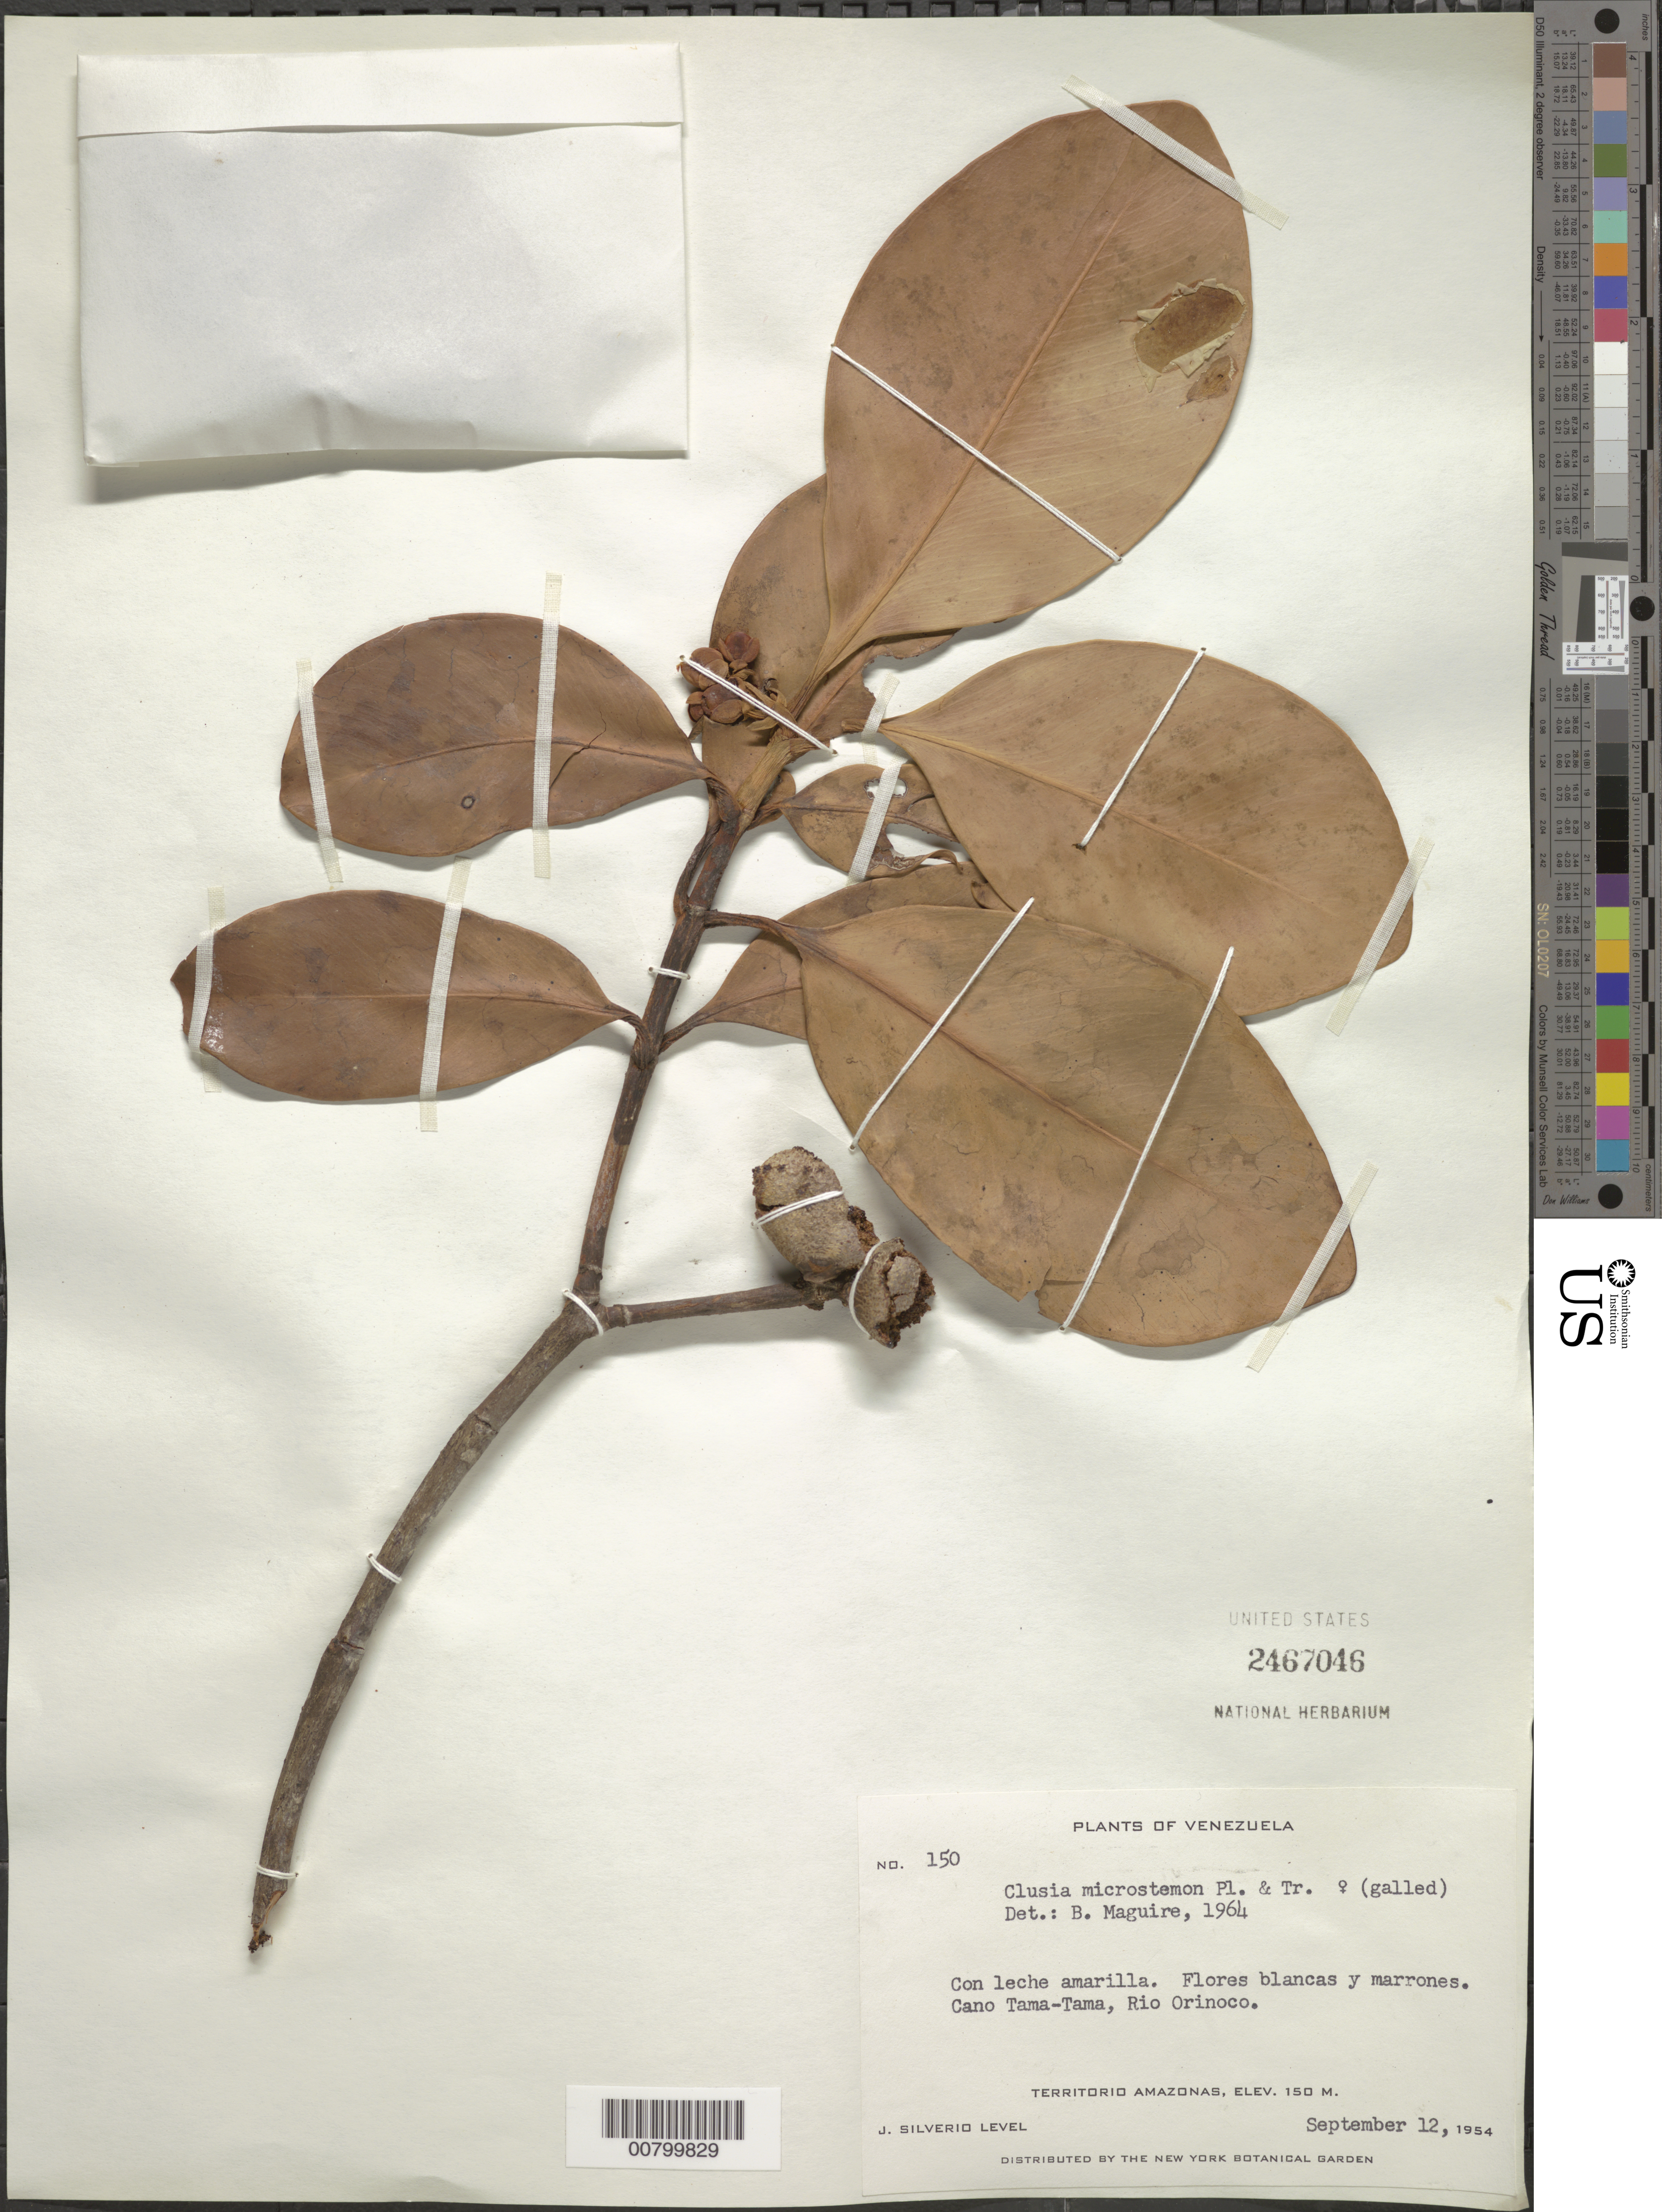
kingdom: Plantae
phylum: Tracheophyta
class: Magnoliopsida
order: Malpighiales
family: Clusiaceae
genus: Clusia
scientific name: Clusia microstemon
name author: Planch. & Triana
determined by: Maguire, Bassett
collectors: J. Silverio L.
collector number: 150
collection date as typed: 12-Sep-54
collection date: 1954-09-12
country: Venezuela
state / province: Amazonas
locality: Caño Tama-Tama, Río Orinoco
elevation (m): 150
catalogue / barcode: US 2467046